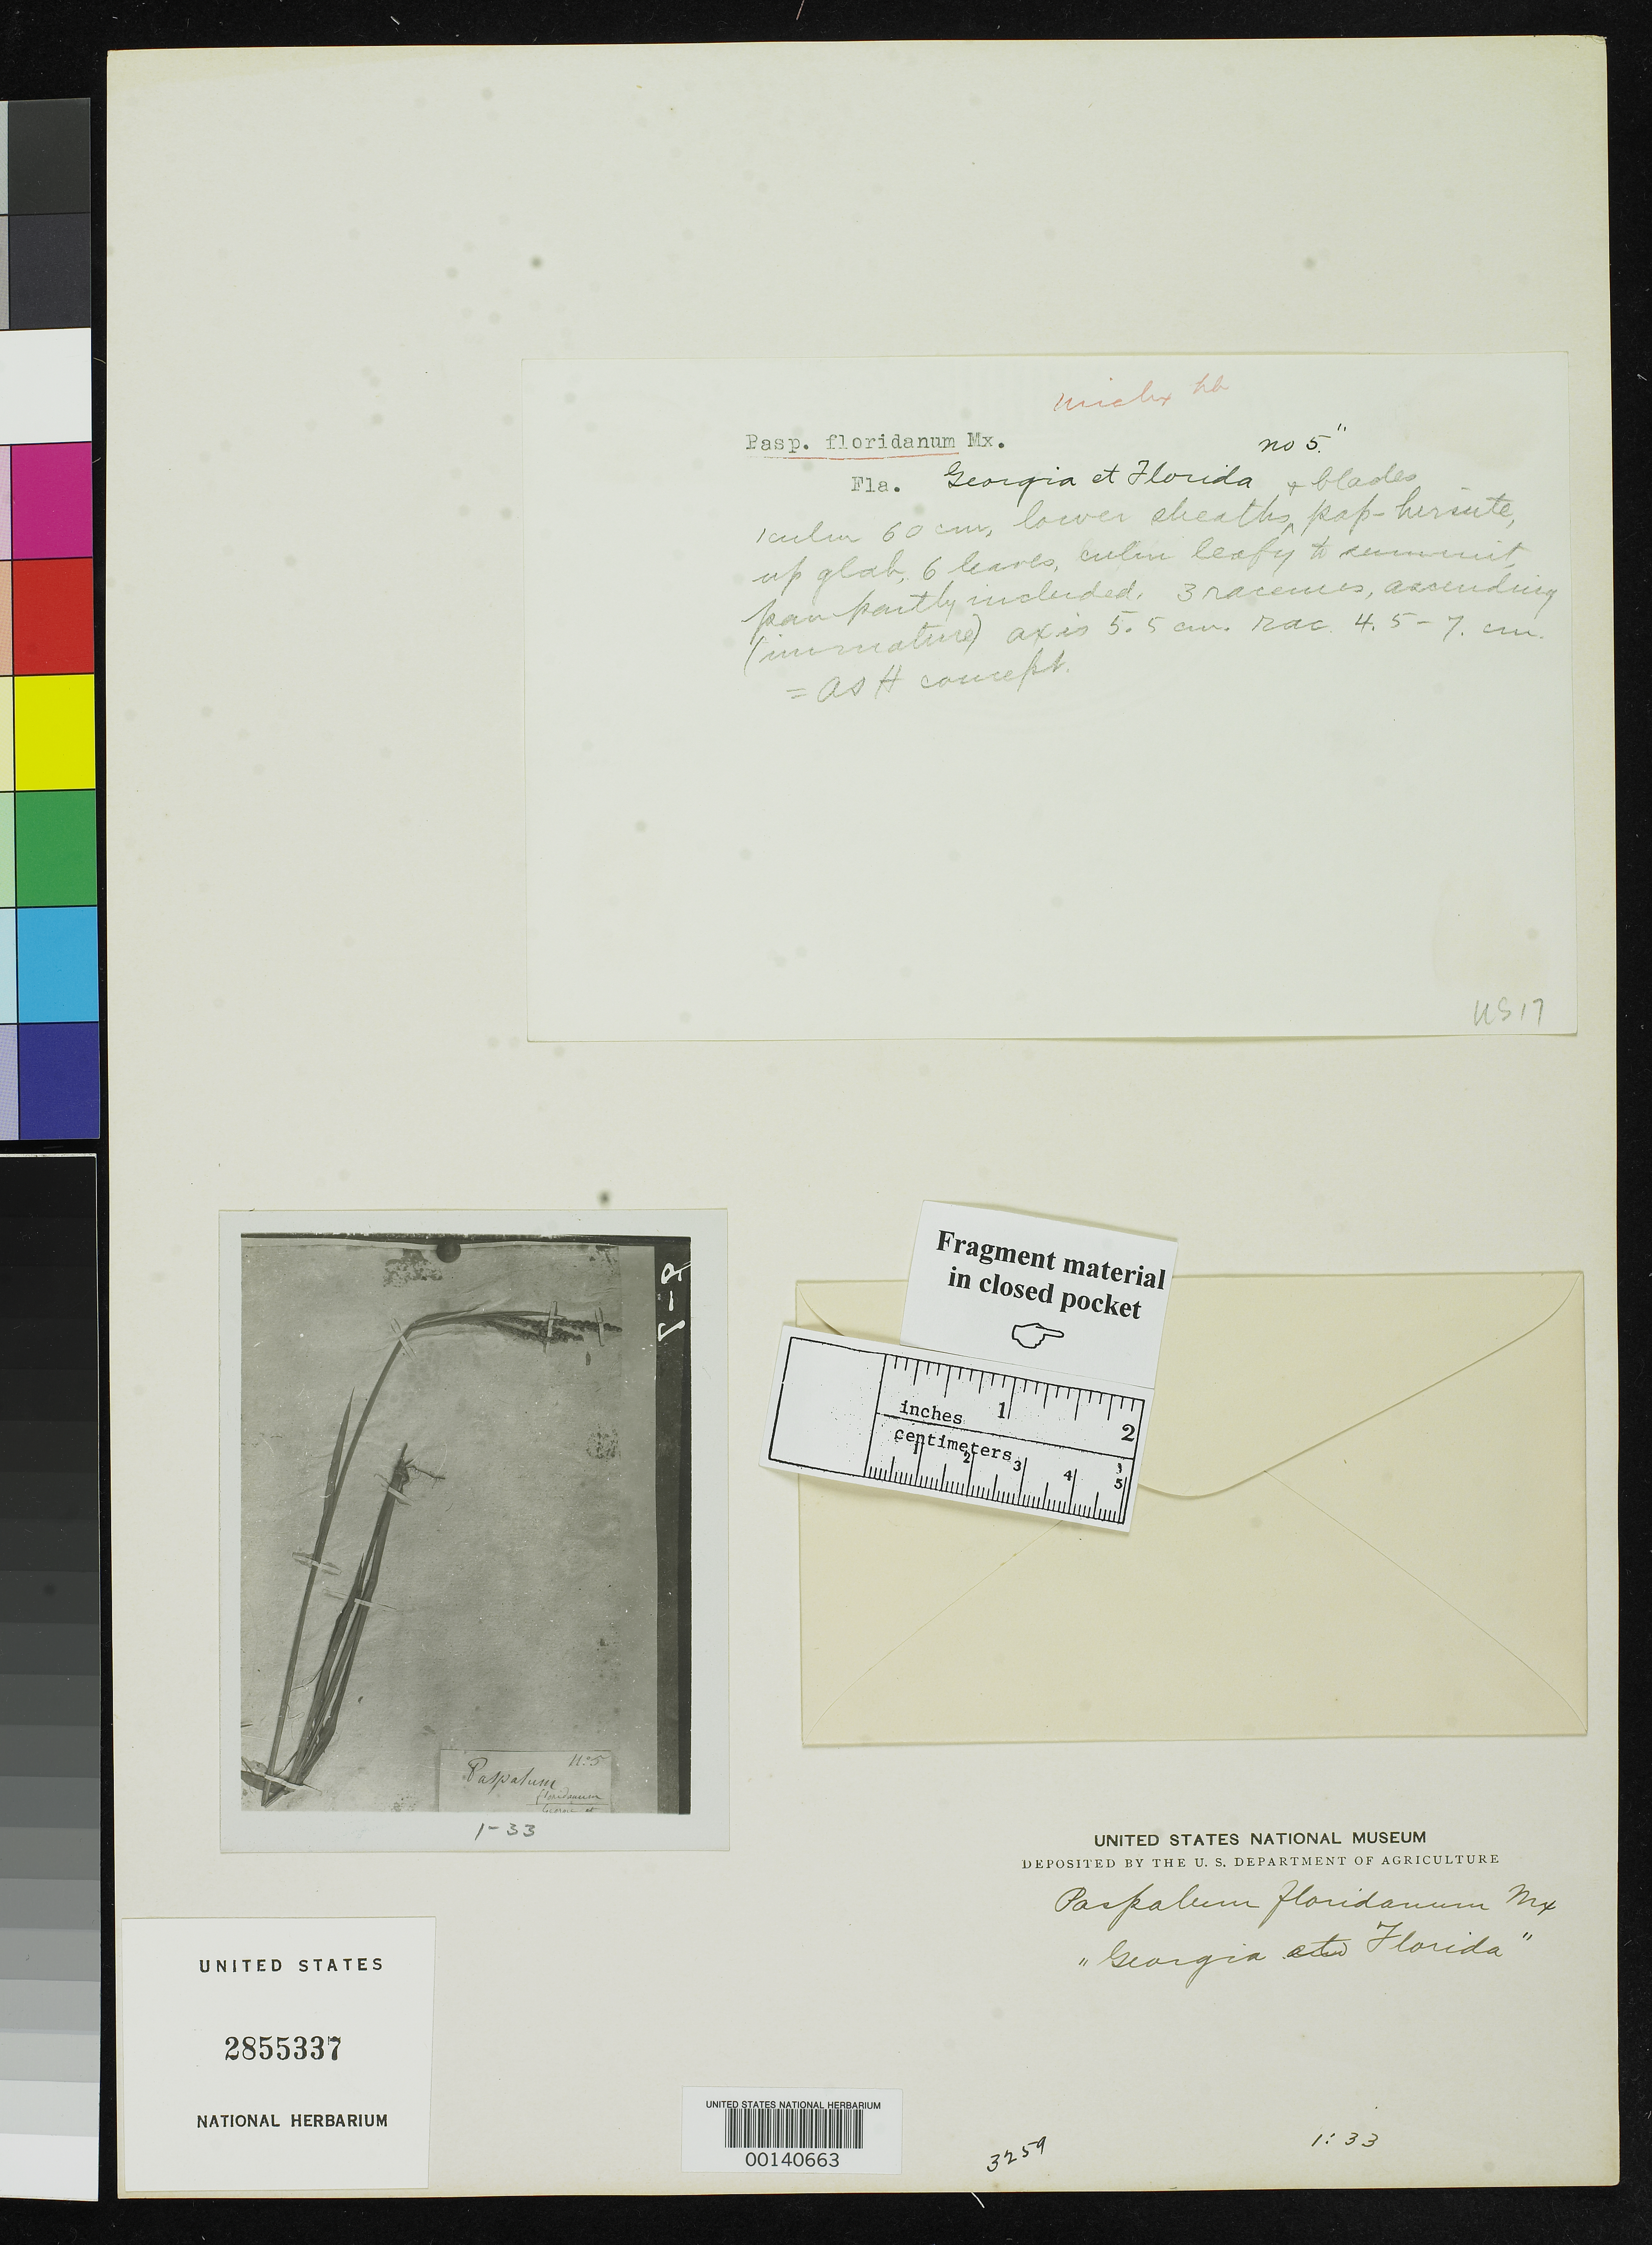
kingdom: Plantae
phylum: Tracheophyta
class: Liliopsida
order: Poales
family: Poaceae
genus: Paspalum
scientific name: Paspalum floridanum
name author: Michx.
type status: Type Fragment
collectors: A. Michaux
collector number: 5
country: United States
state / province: Florida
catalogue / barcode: US 2855337